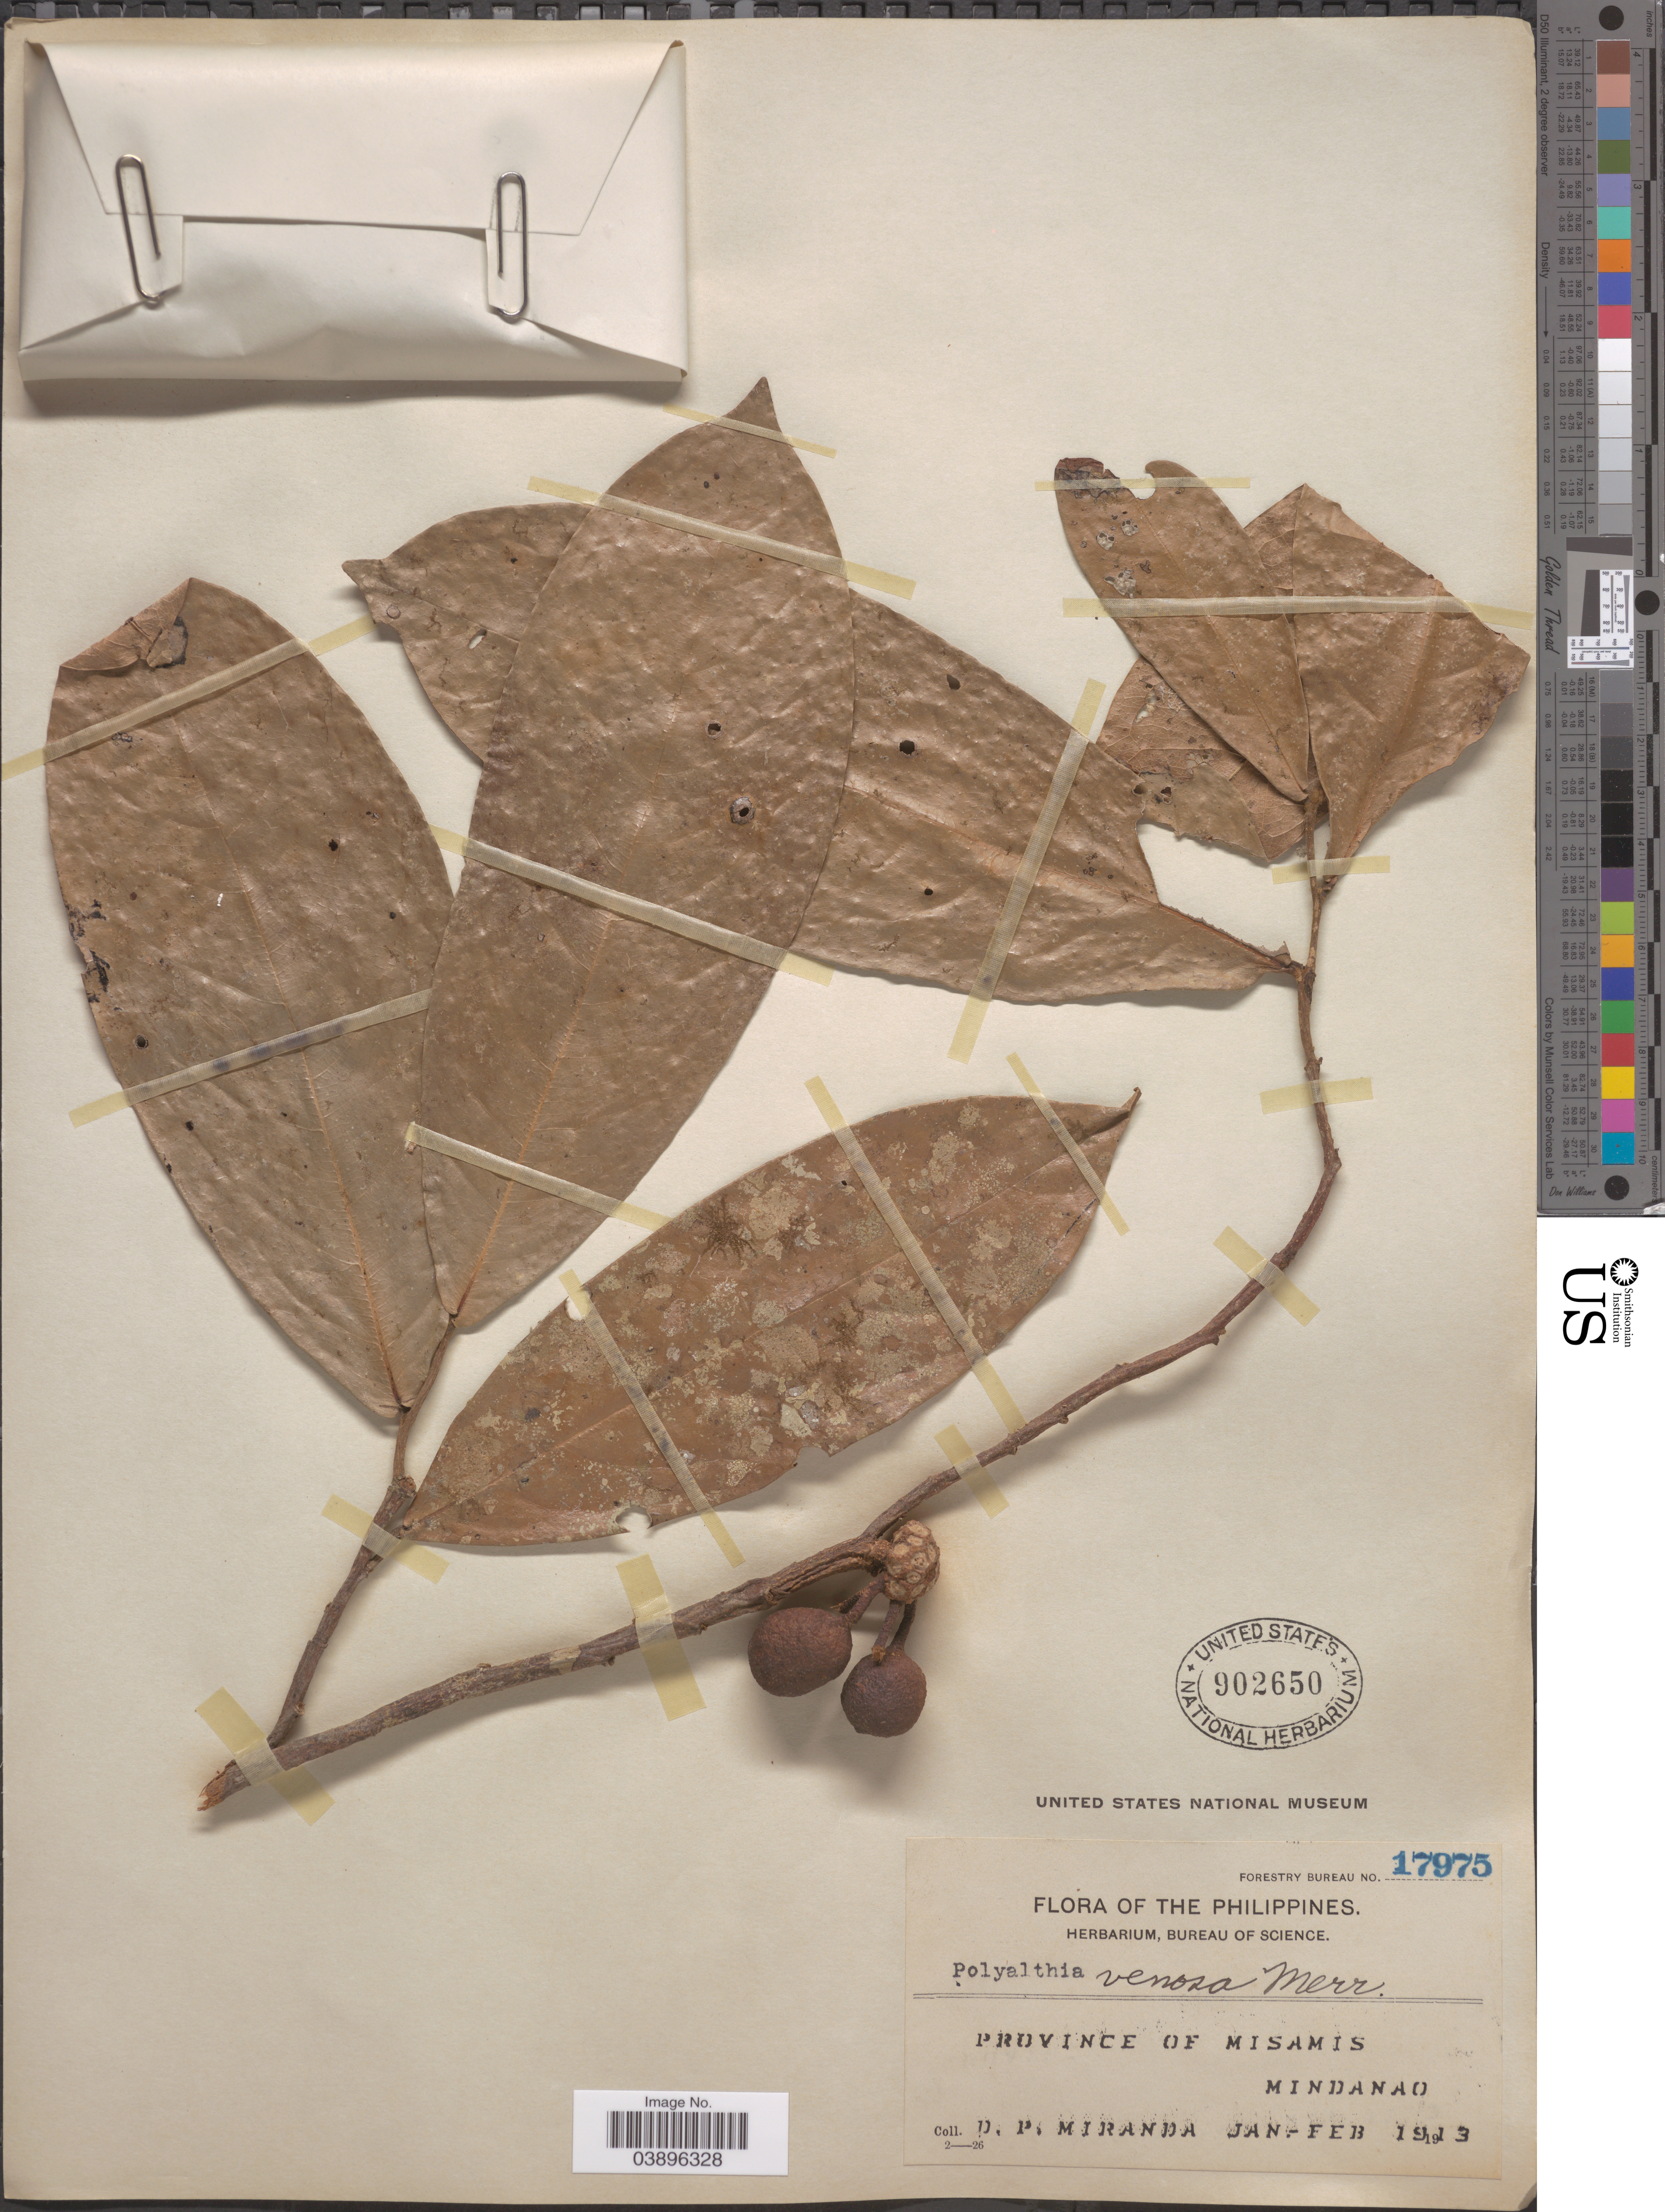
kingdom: Plantae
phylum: Tracheophyta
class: Magnoliopsida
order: Magnoliales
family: Annonaceae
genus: Polyalthia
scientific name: Polyalthia venosa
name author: Merr.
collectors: D. P. Miranda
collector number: Forestry Bureau 17975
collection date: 1913-01/1913-02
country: Philippines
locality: Province of Misamis, Mindanao.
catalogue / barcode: US 902650